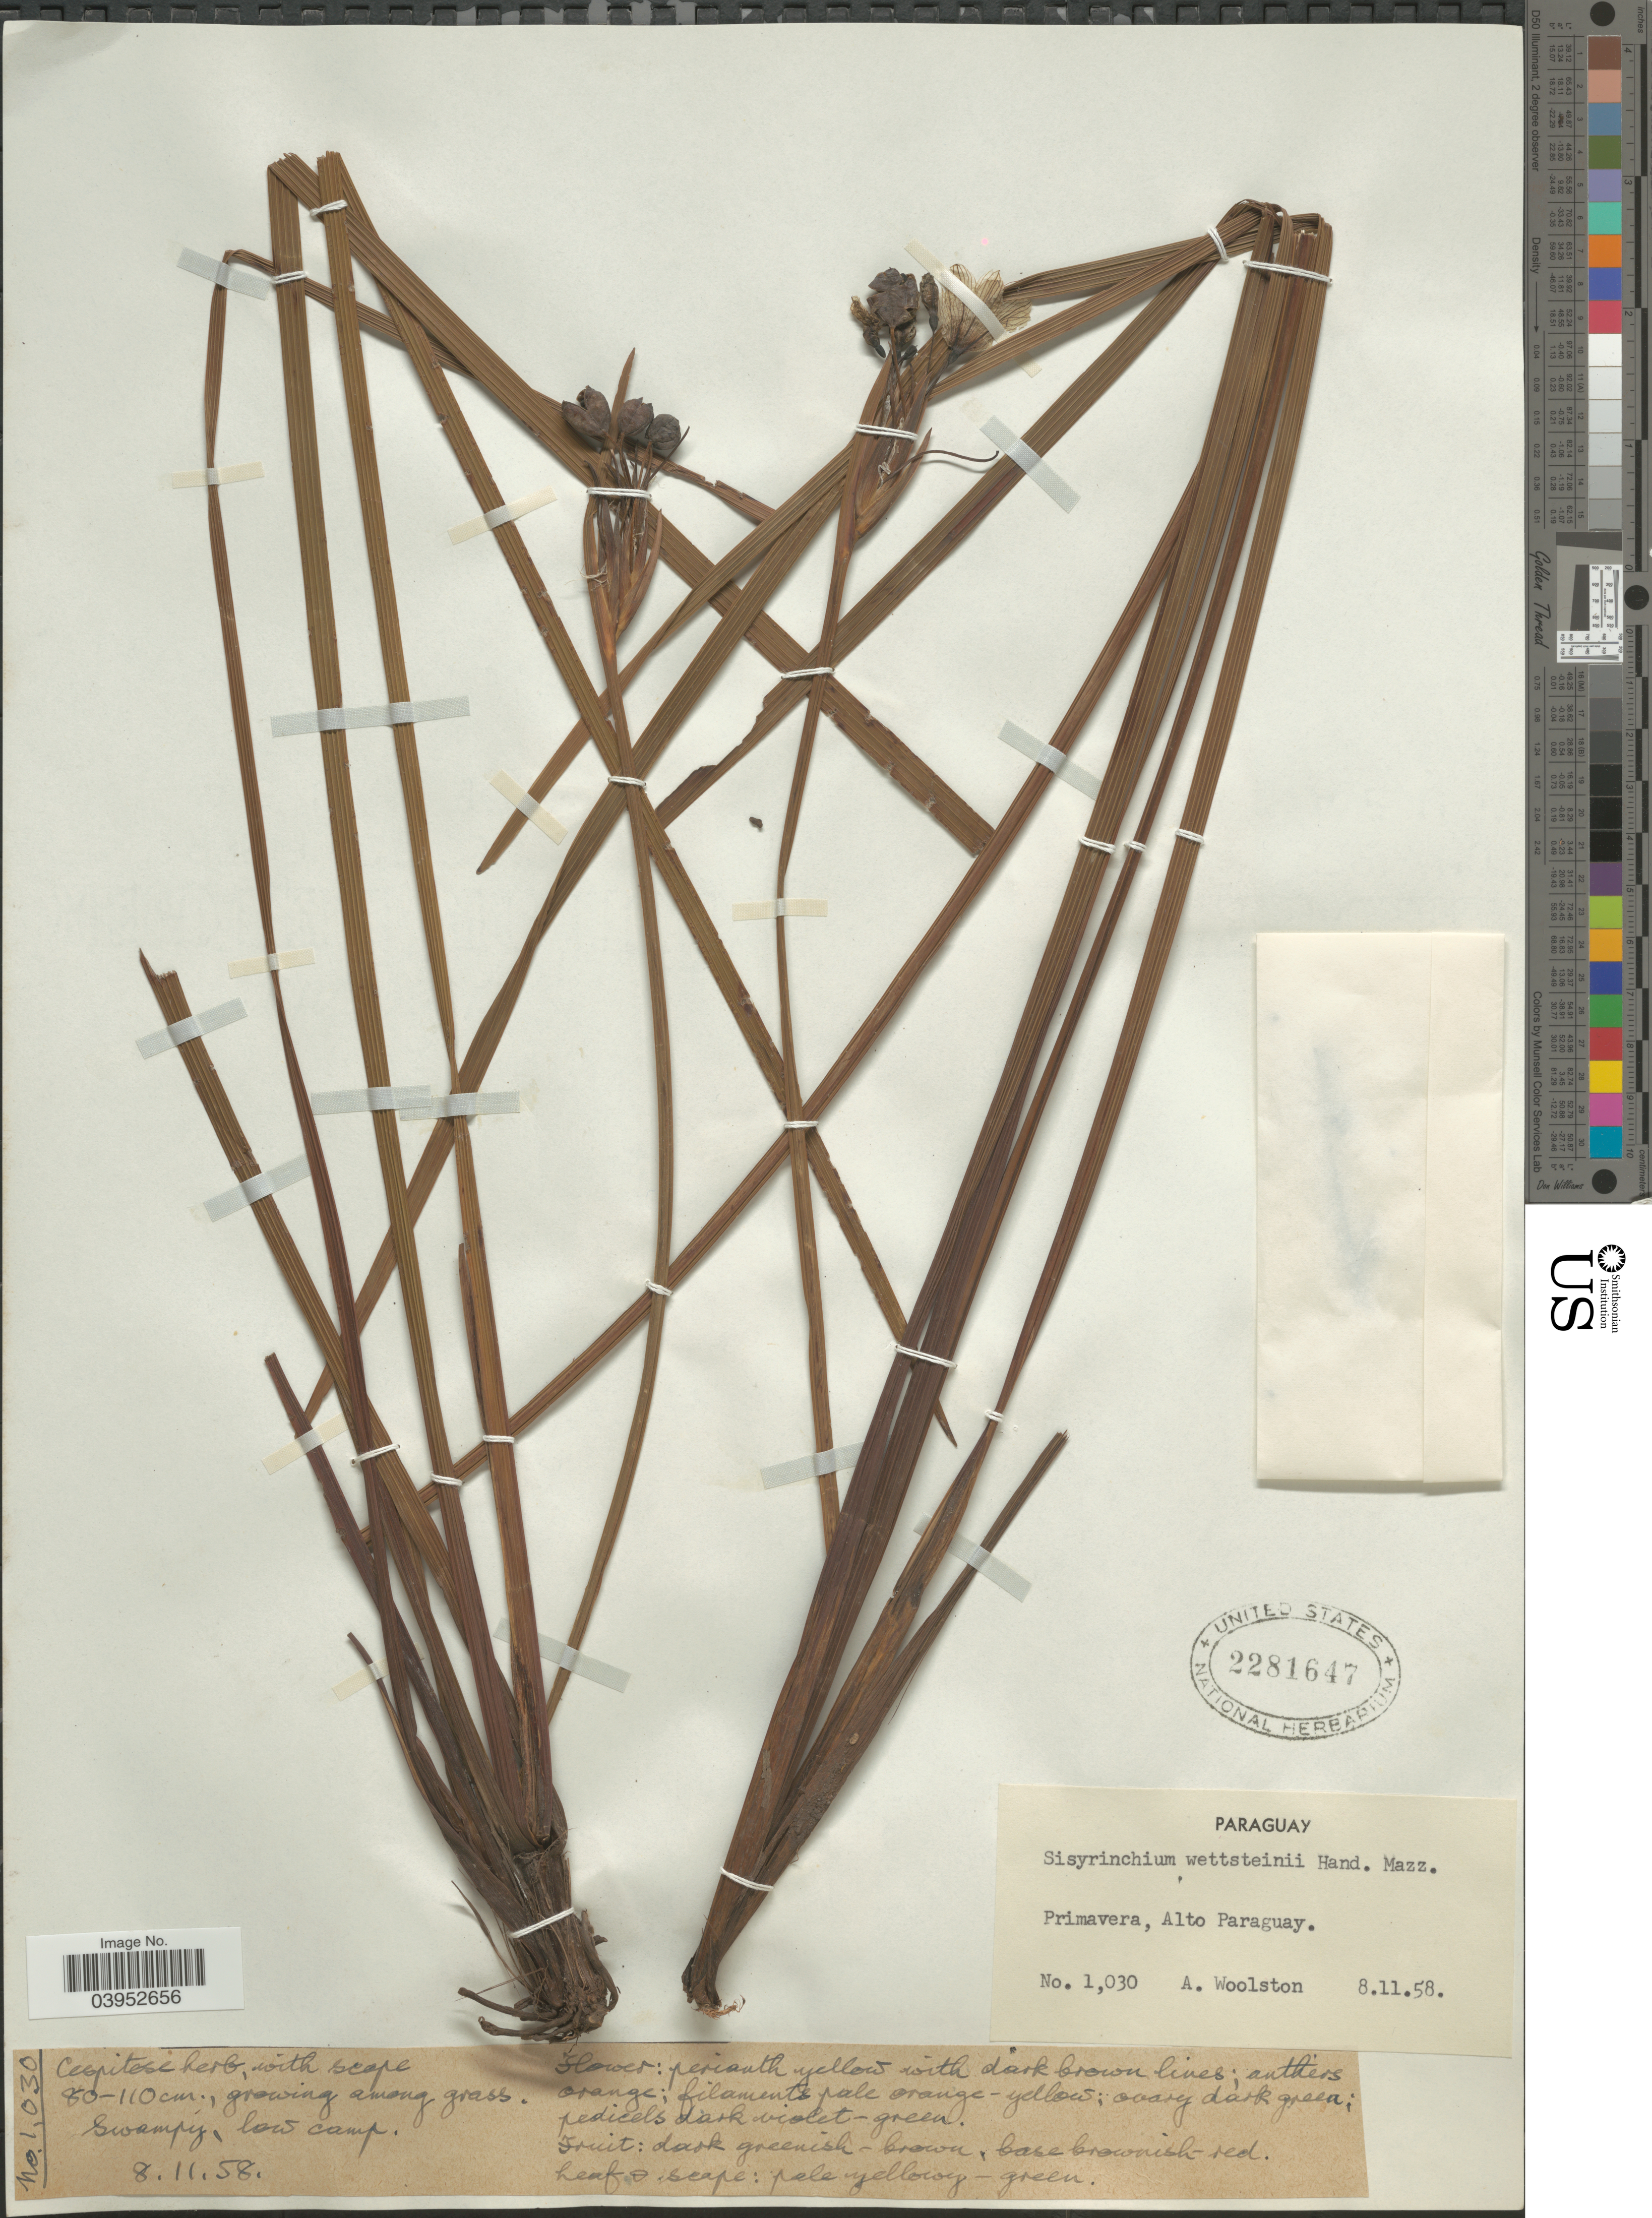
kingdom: Plantae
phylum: Tracheophyta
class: Liliopsida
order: Asparagales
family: Iridaceae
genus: Sisyrinchium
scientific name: Sisyrinchium wettsteinii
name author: Hand.-Mazz.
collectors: A. Woolston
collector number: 1030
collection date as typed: Transcribed d/m/y: 8/11/58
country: Paraguay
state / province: Alto Paraguay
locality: Primavera.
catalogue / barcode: US 2281647